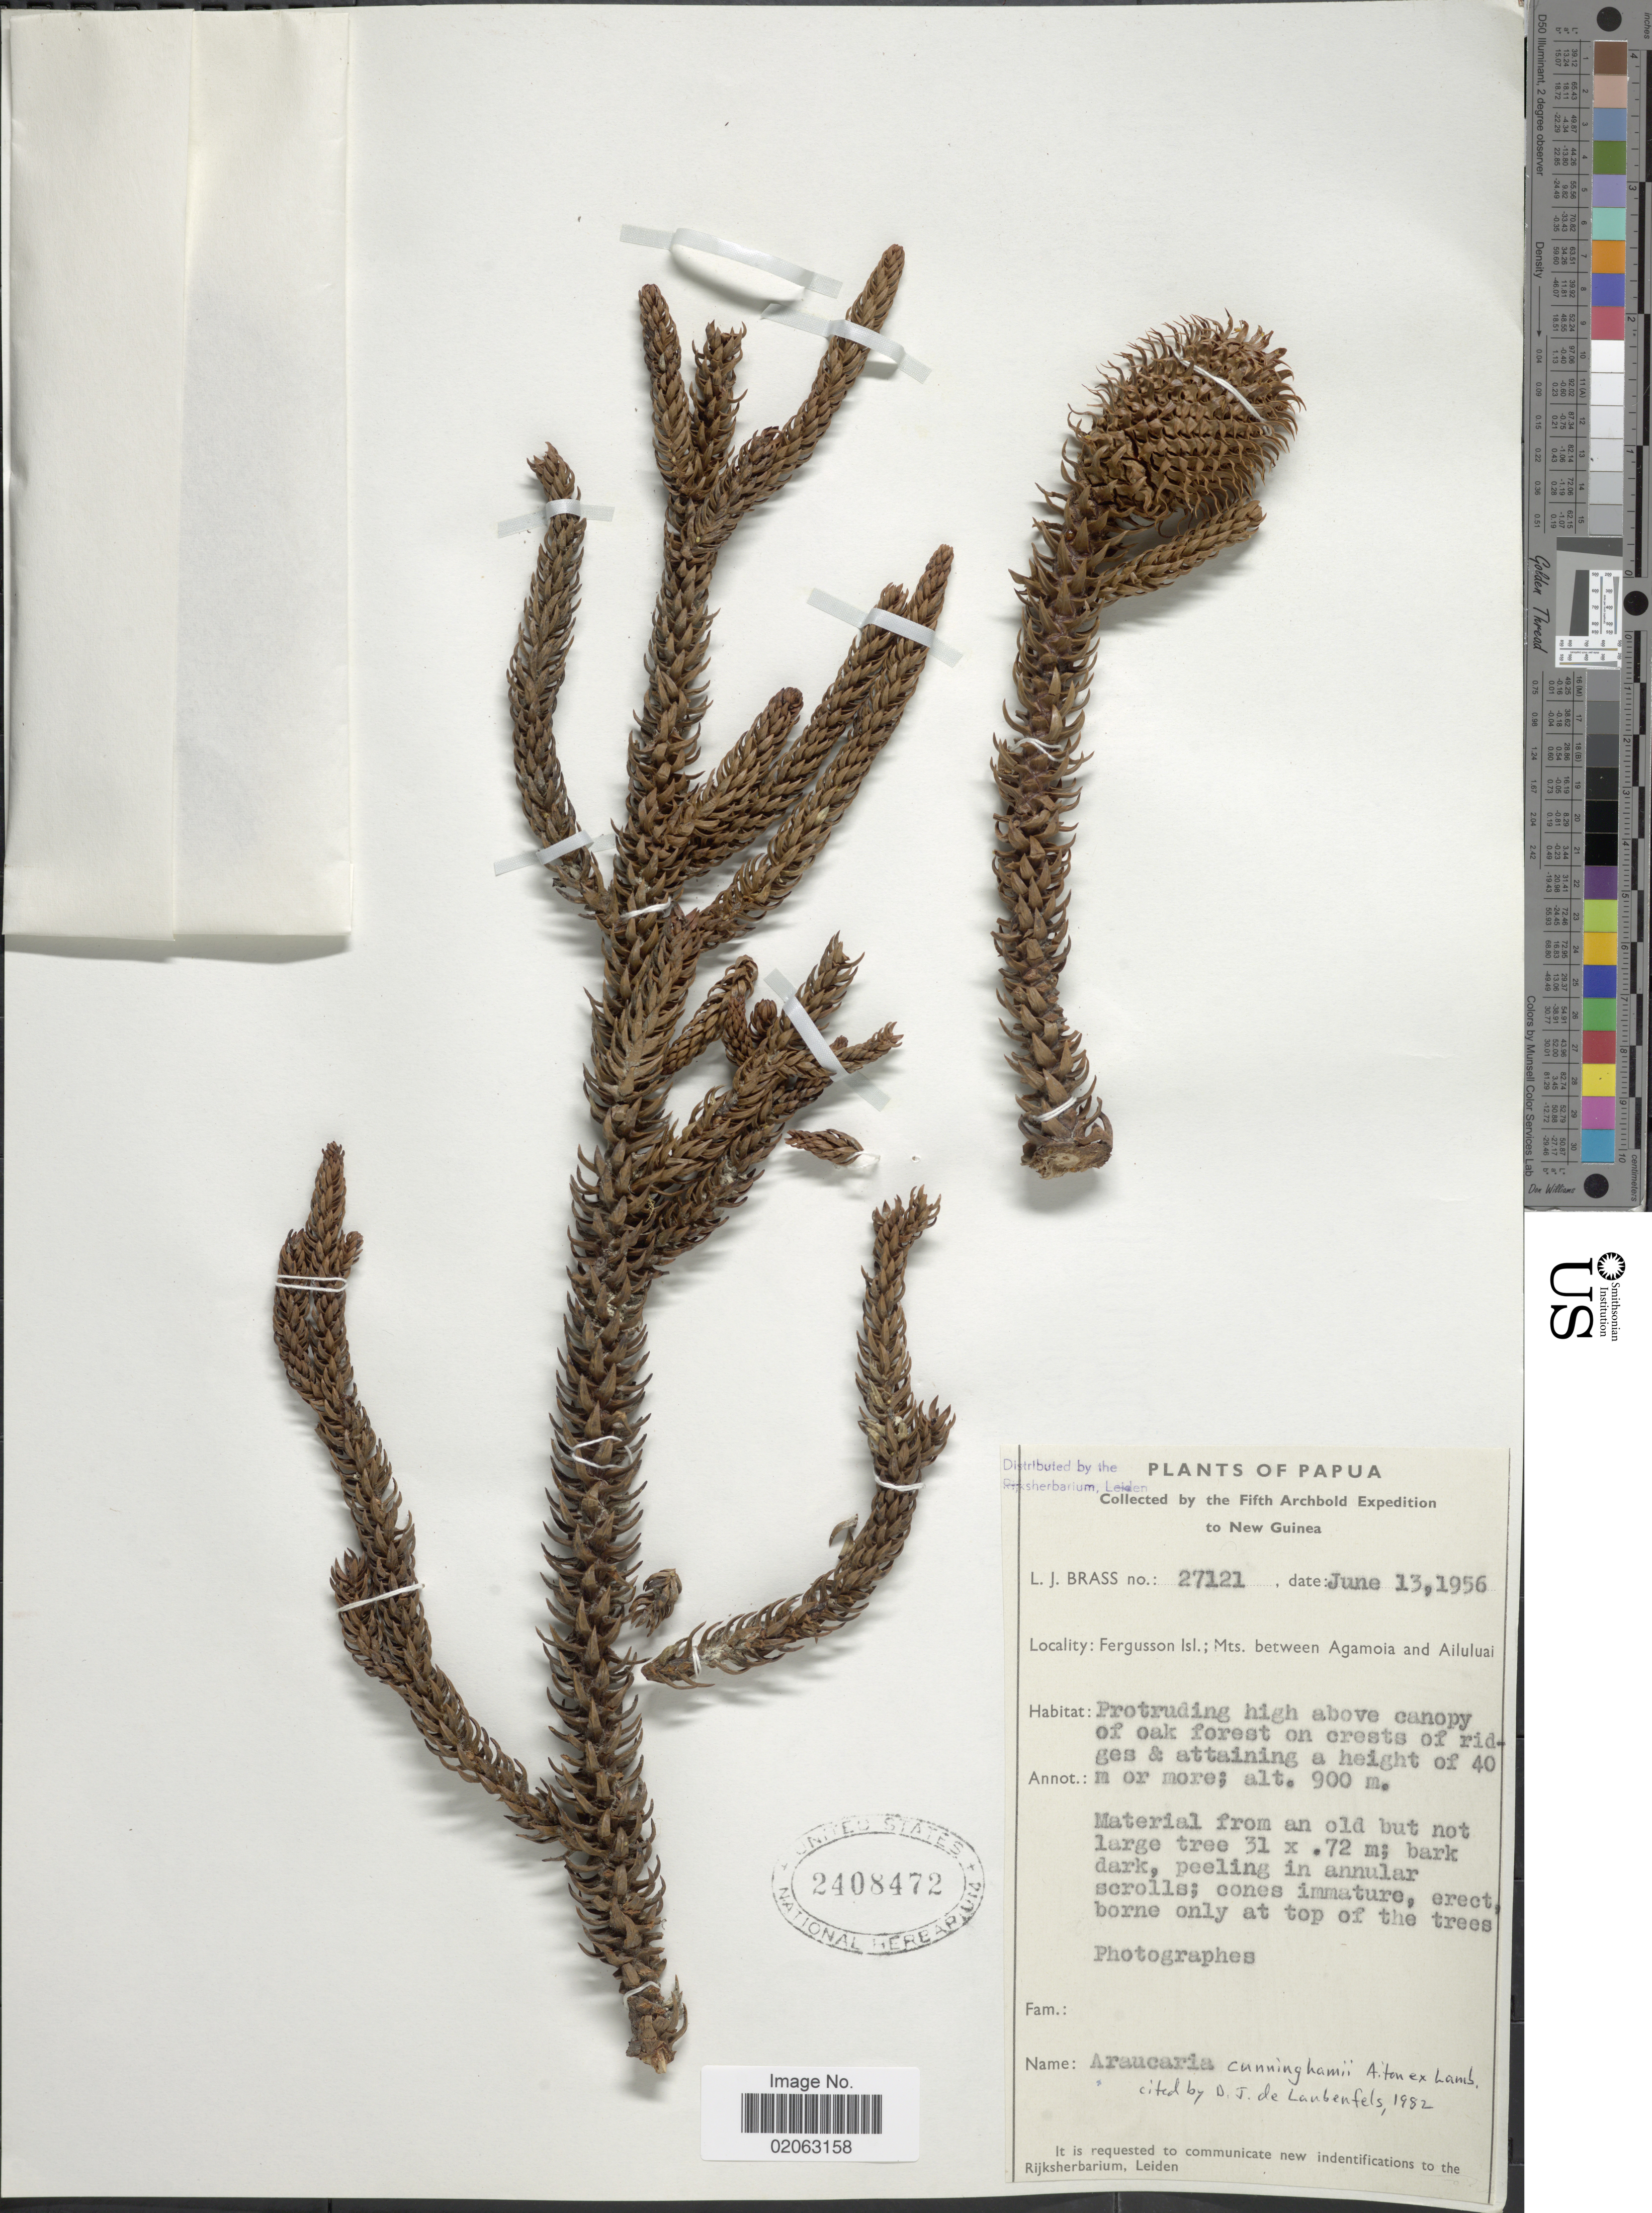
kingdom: Plantae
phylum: Tracheophyta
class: Pinopsida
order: Pinales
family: Araucariaceae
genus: Araucaria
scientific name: Araucaria cunninghamii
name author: Aiton ex D. Don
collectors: L. J. Brass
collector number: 27121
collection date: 1956-06-13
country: Papua New Guinea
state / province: Milne Bay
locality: Papua, Fergusson Isl.; Mts. between Agamoia and Ailuluai, protruding high above canopy of oak forest on crests of ridges.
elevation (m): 900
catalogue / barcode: US 2408472